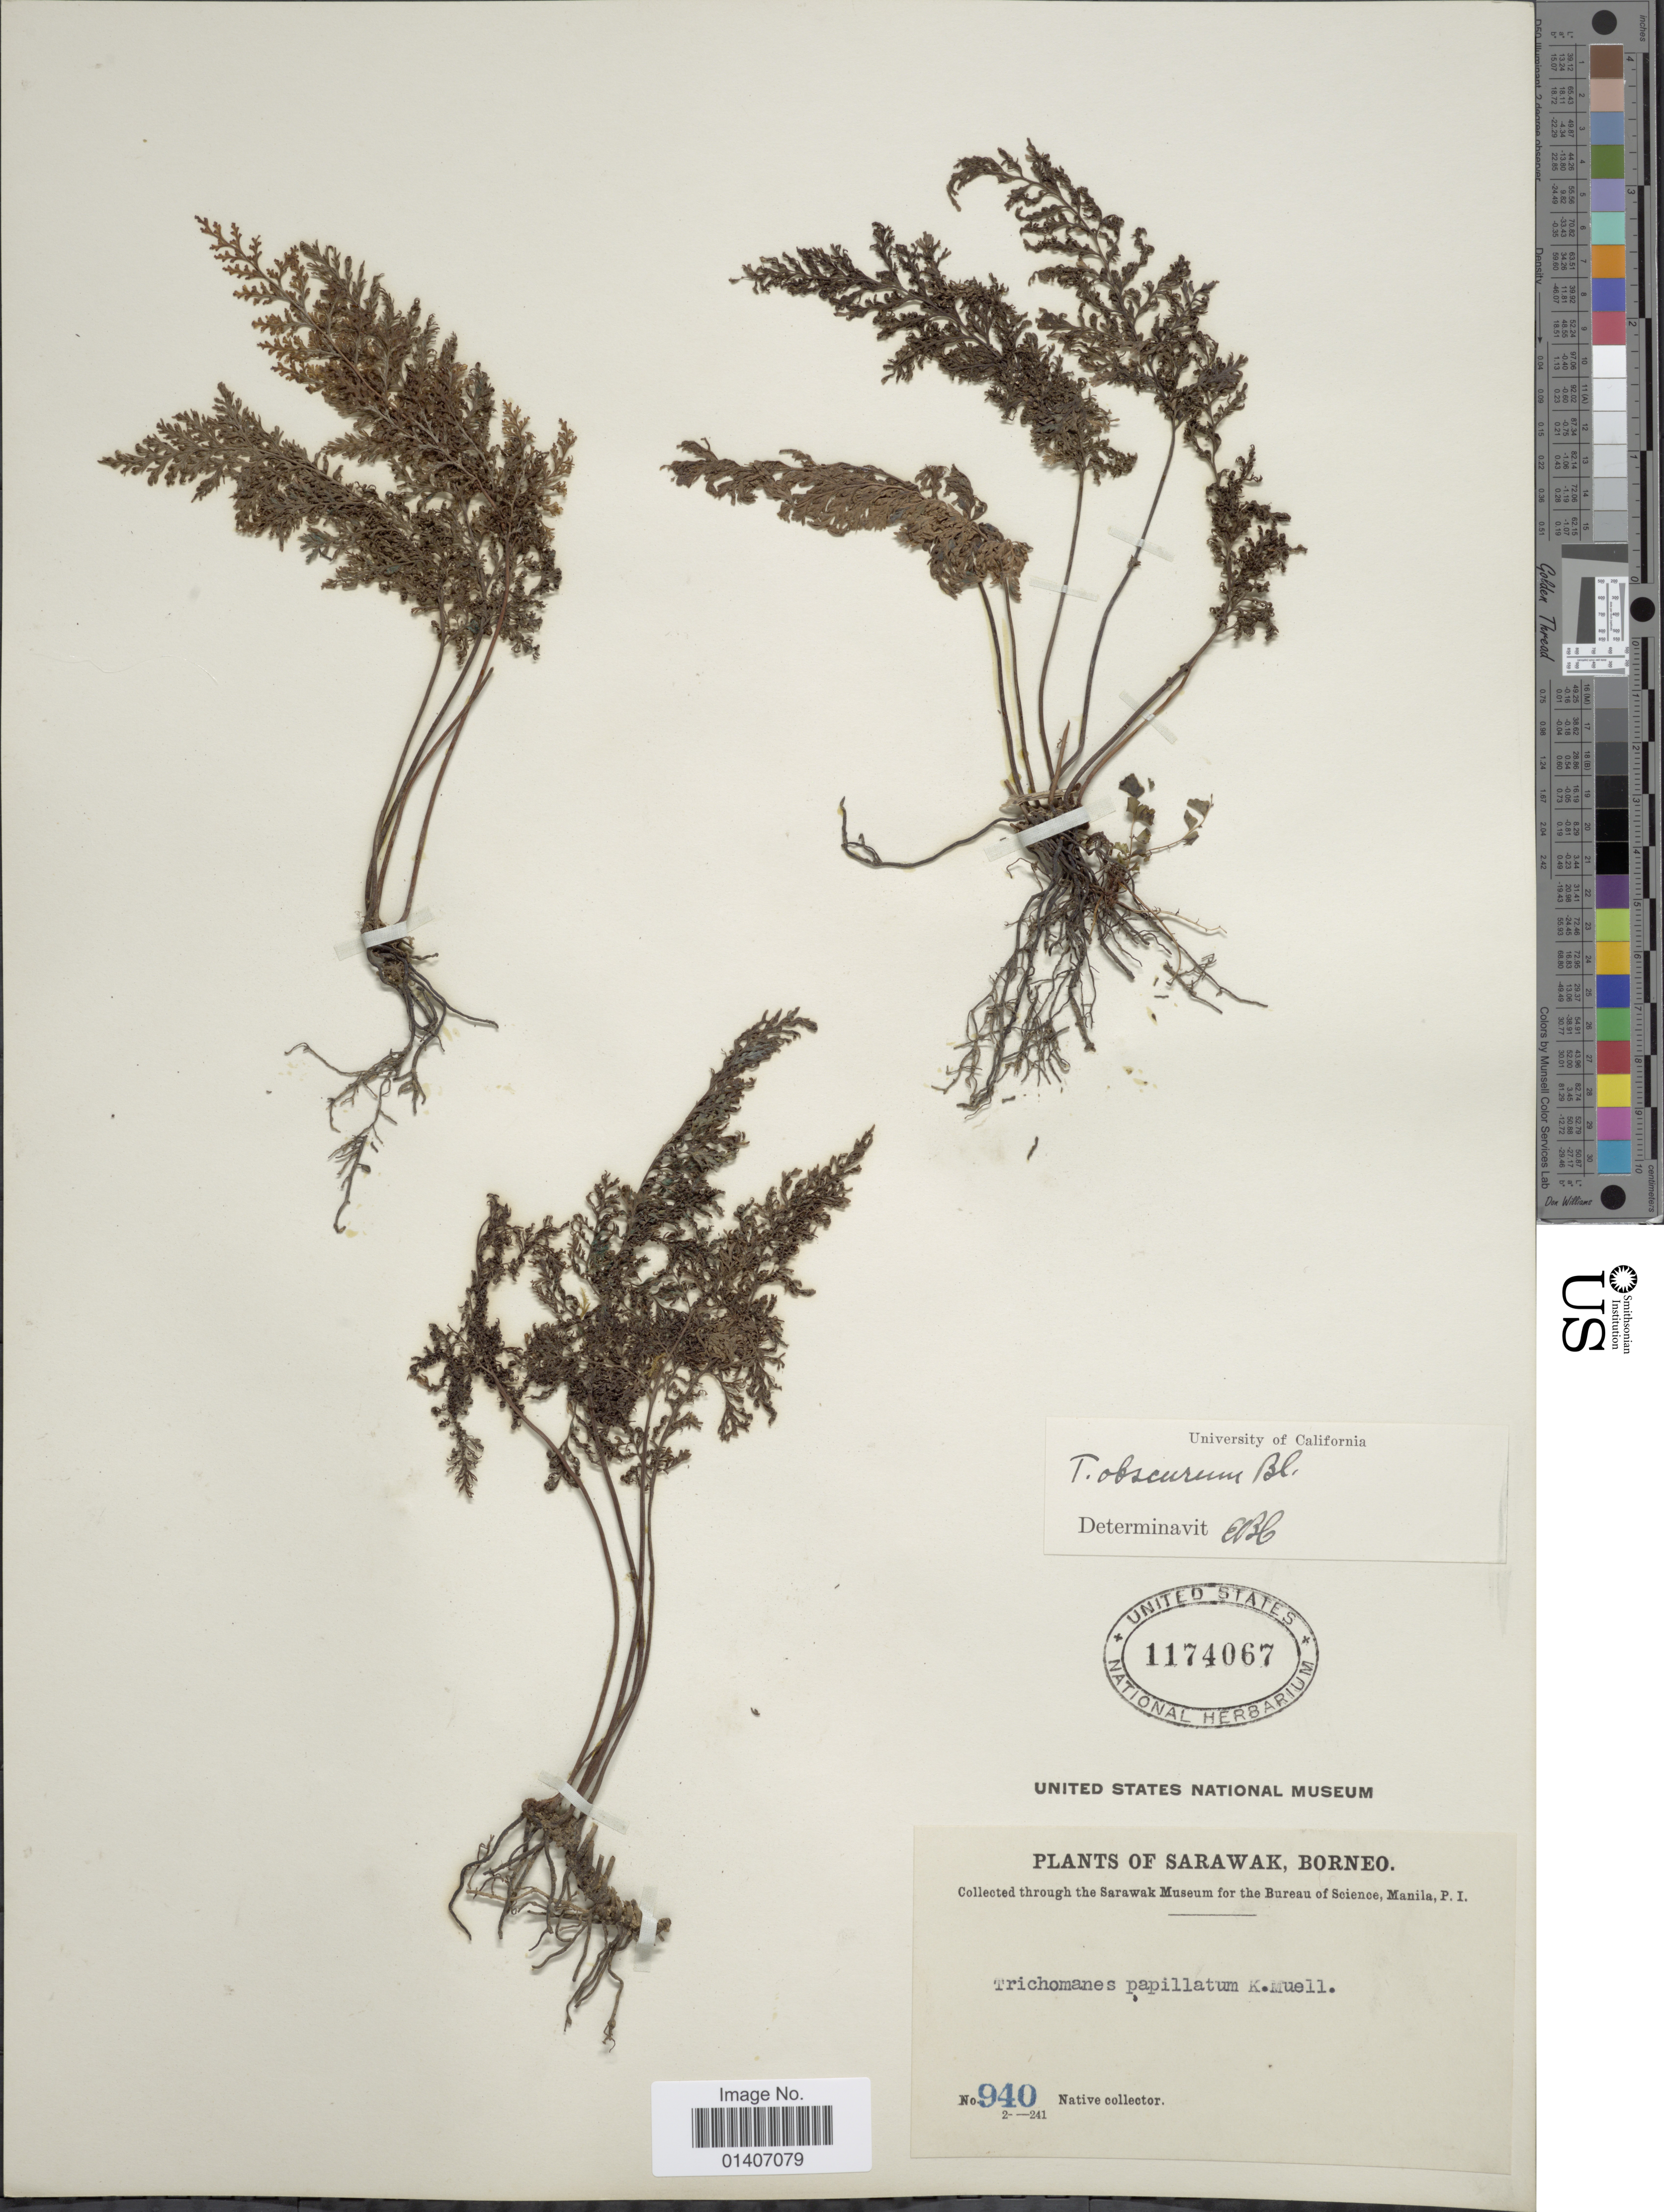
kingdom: Plantae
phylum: Tracheophyta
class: Polypodiopsida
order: Hymenophyllales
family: Hymenophyllaceae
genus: Abrodictyum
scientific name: Abrodictyum obscurum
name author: (Blume) Ebihara & K. Iwats.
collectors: Native collector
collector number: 940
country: Malaysia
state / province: Sarawak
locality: Sarawak Borneo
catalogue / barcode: US 1174067